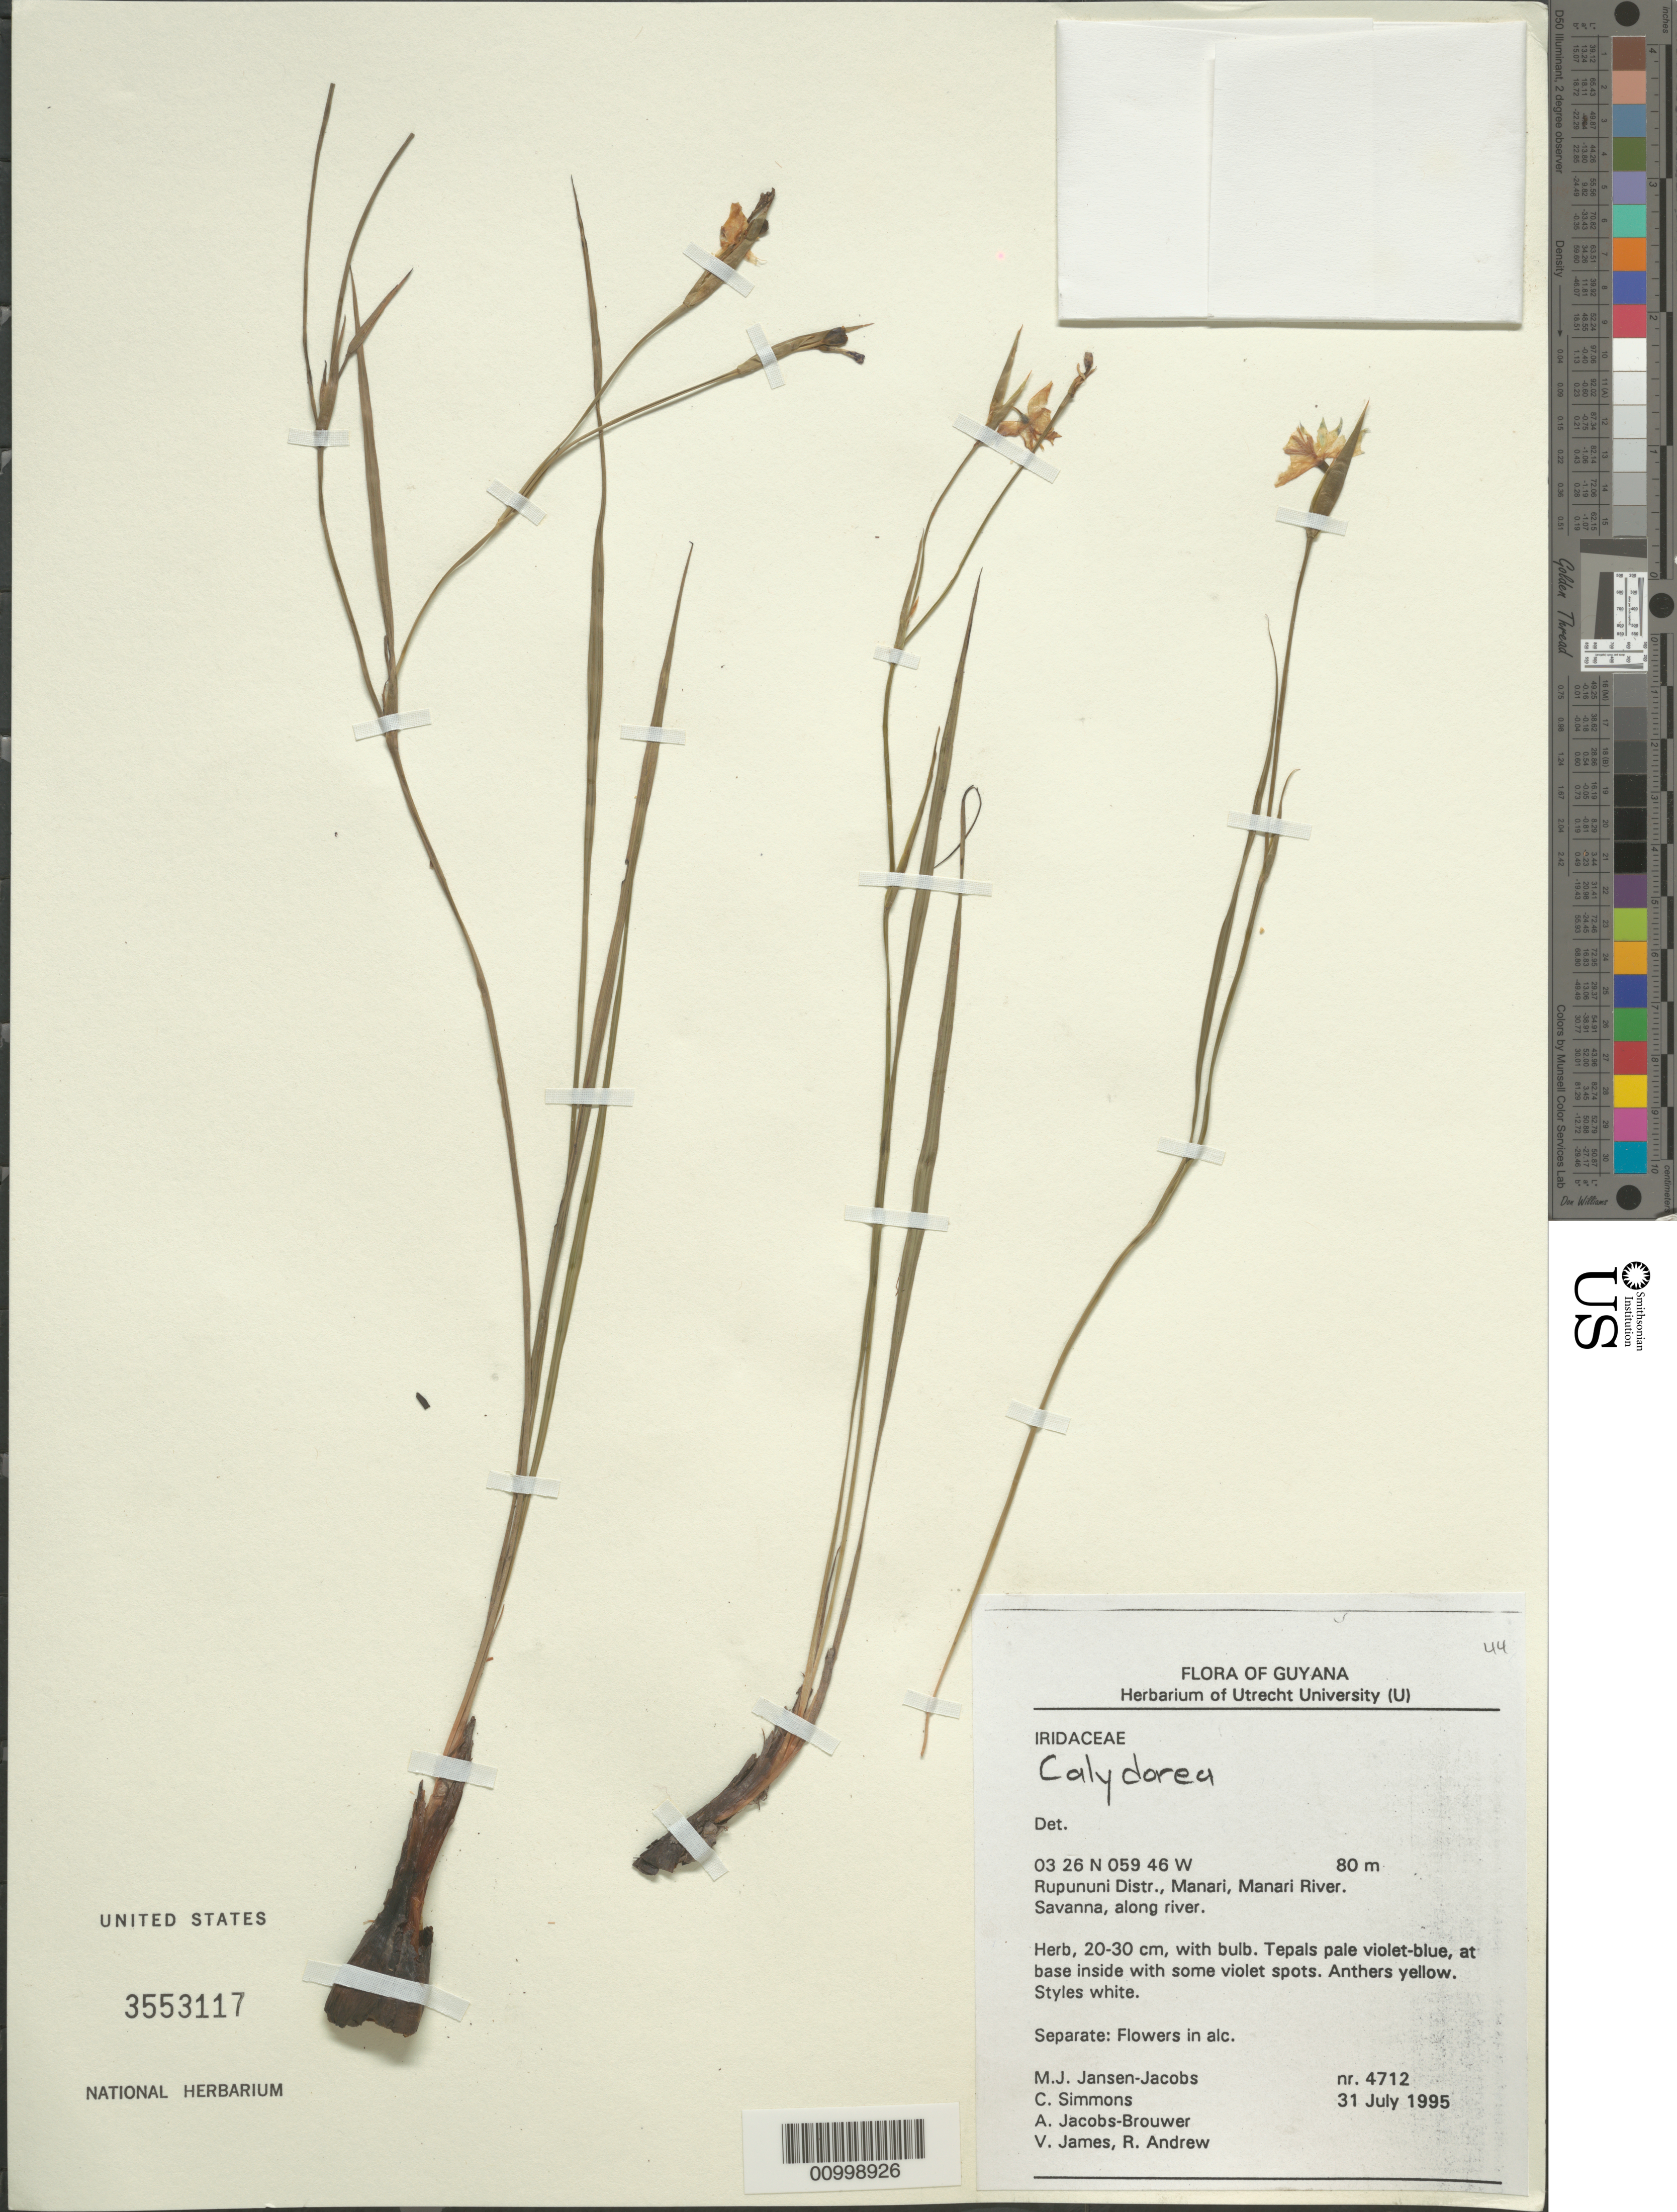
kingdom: Plantae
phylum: Tracheophyta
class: Liliopsida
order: Asparagales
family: Iridaceae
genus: Calydorea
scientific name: Calydorea sp.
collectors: M. J. Jansen-Jacobs, C. Simons, A. Jacobs-Brouwer, V. James & R. Andrew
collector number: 4712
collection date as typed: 31-Jul-95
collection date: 1995-07-31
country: Guyana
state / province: U. Takutu-U. Essequibo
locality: Manari, Manari River, Rupununi Distr.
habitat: Savanna, along river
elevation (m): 80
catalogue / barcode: US 3553117